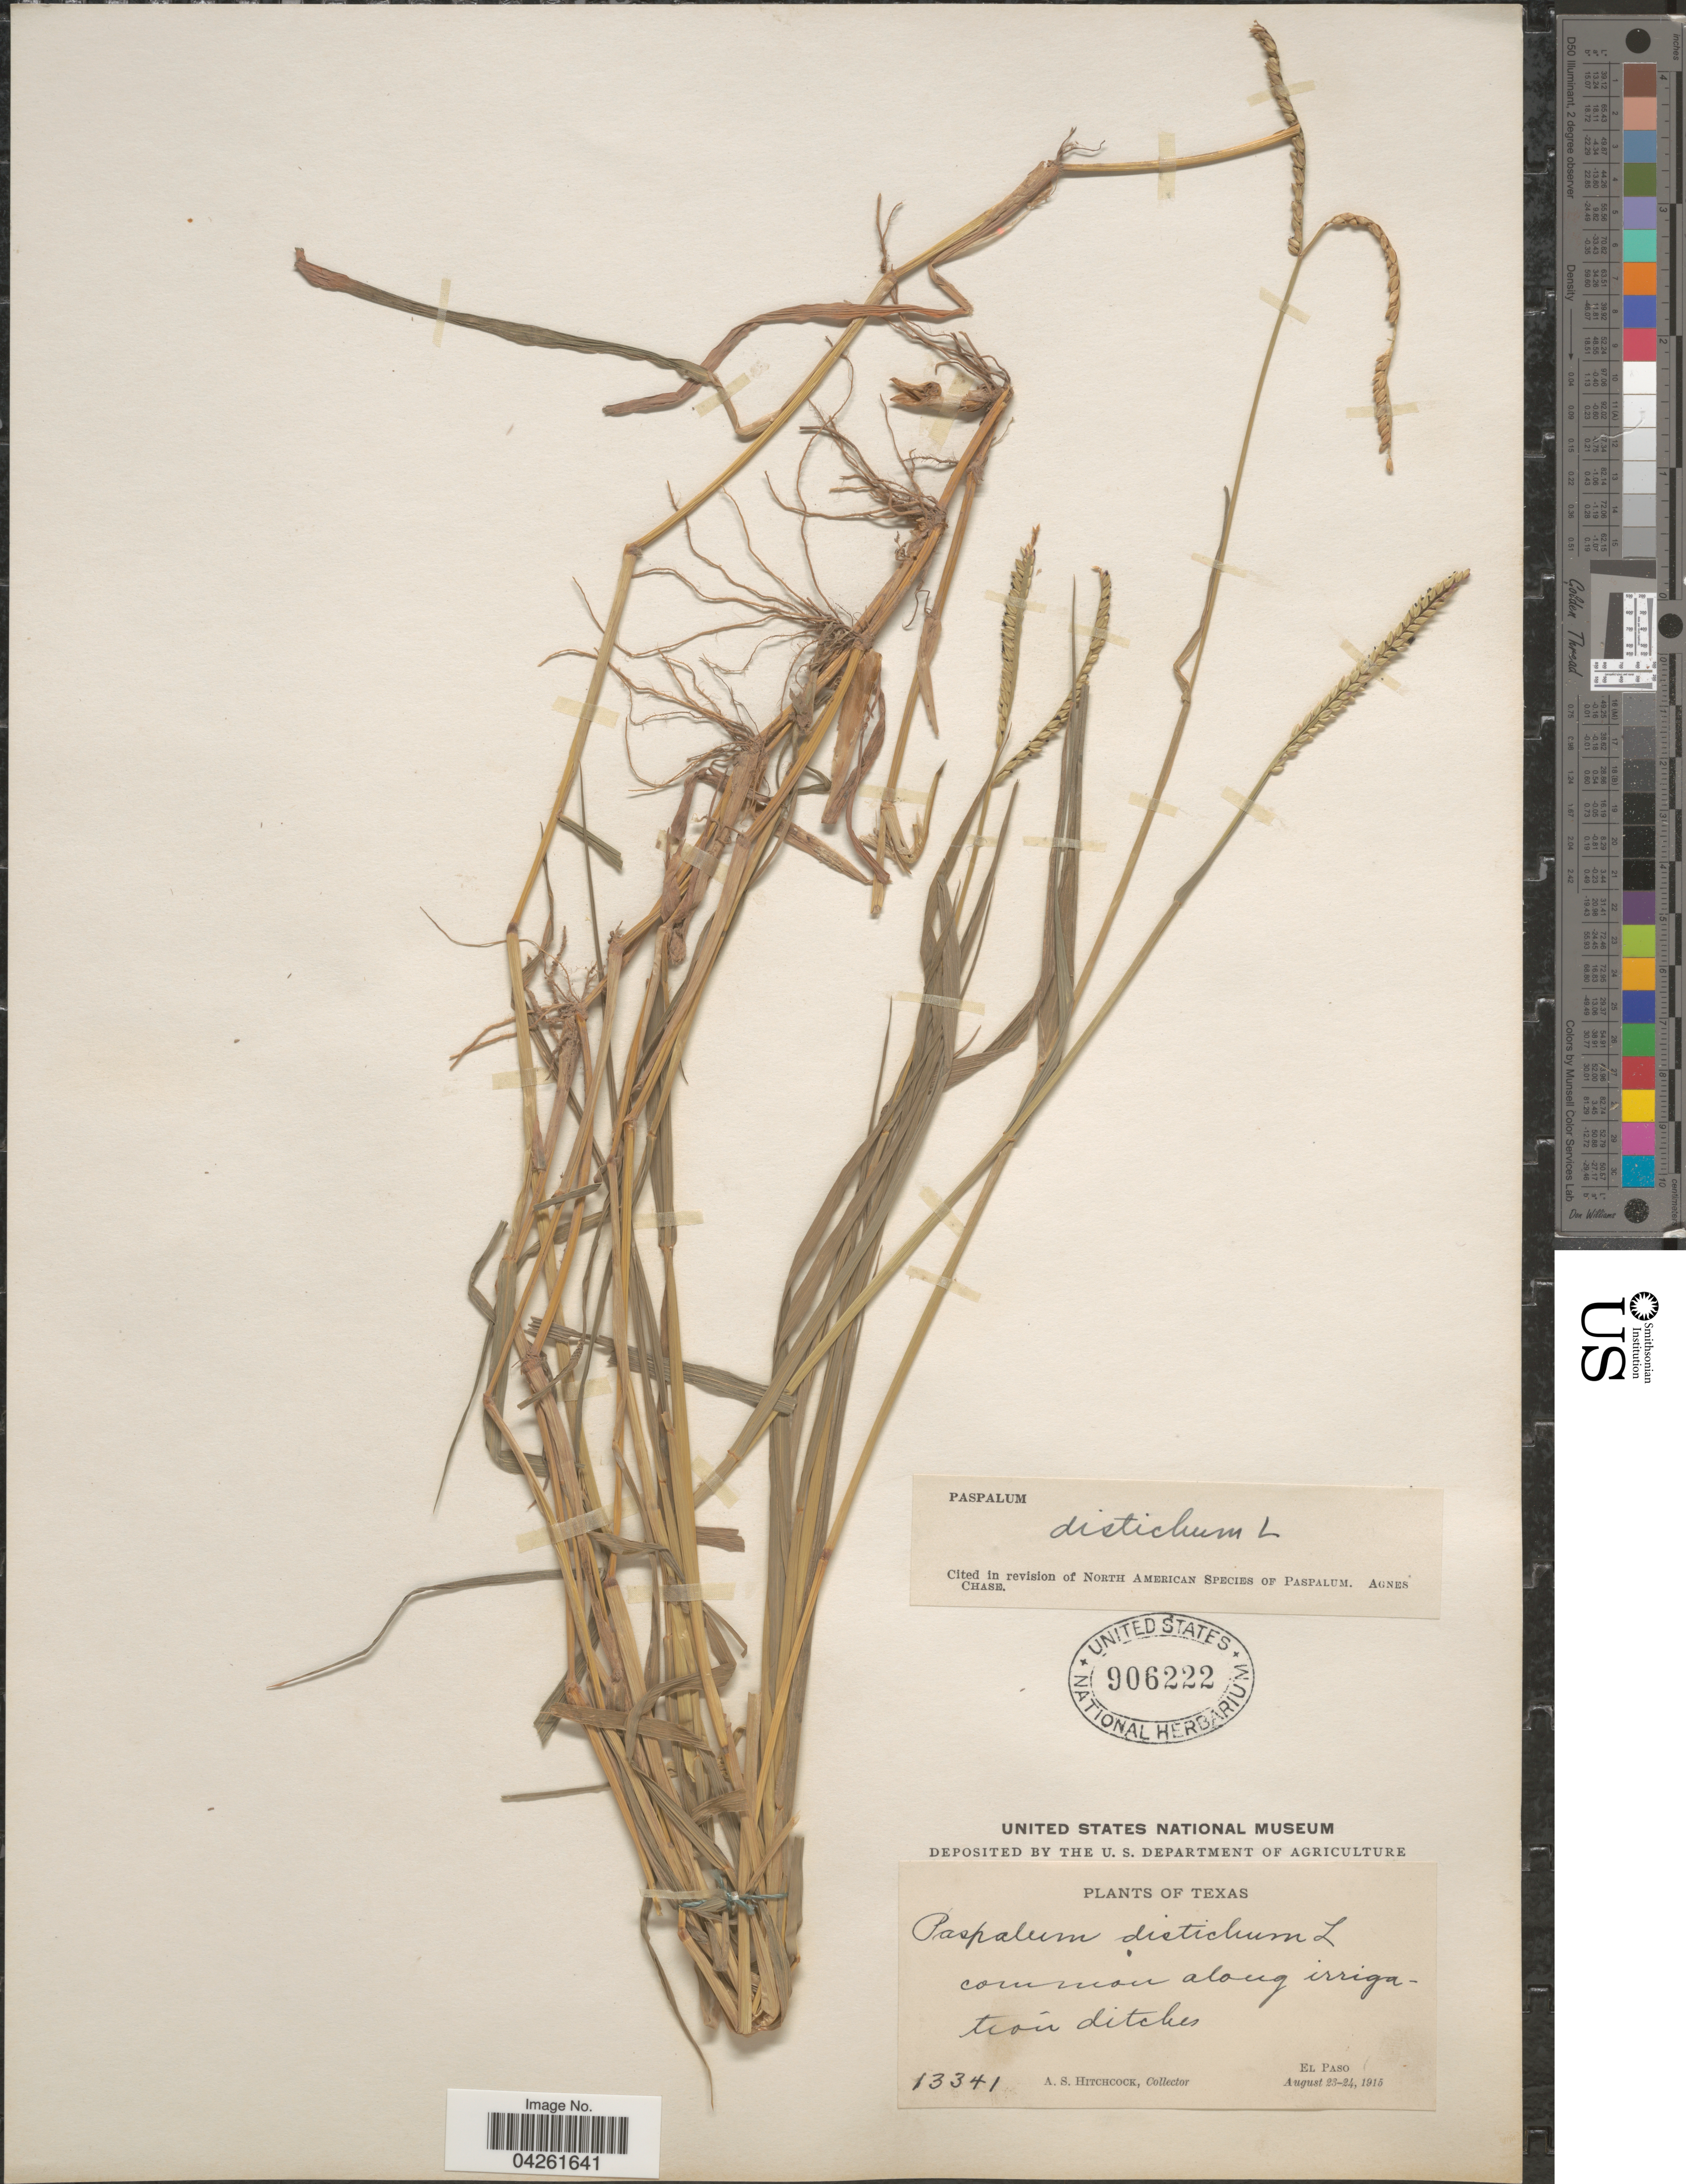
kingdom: Plantae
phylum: Tracheophyta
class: Liliopsida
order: Poales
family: Poaceae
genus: Paspalum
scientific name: Paspalum distichum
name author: L.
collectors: A. S. Hitchcock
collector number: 13341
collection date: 1915-08-23/1915-08-24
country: United States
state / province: Texas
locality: Common along irrgation ditches. El Paso.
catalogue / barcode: US 906222